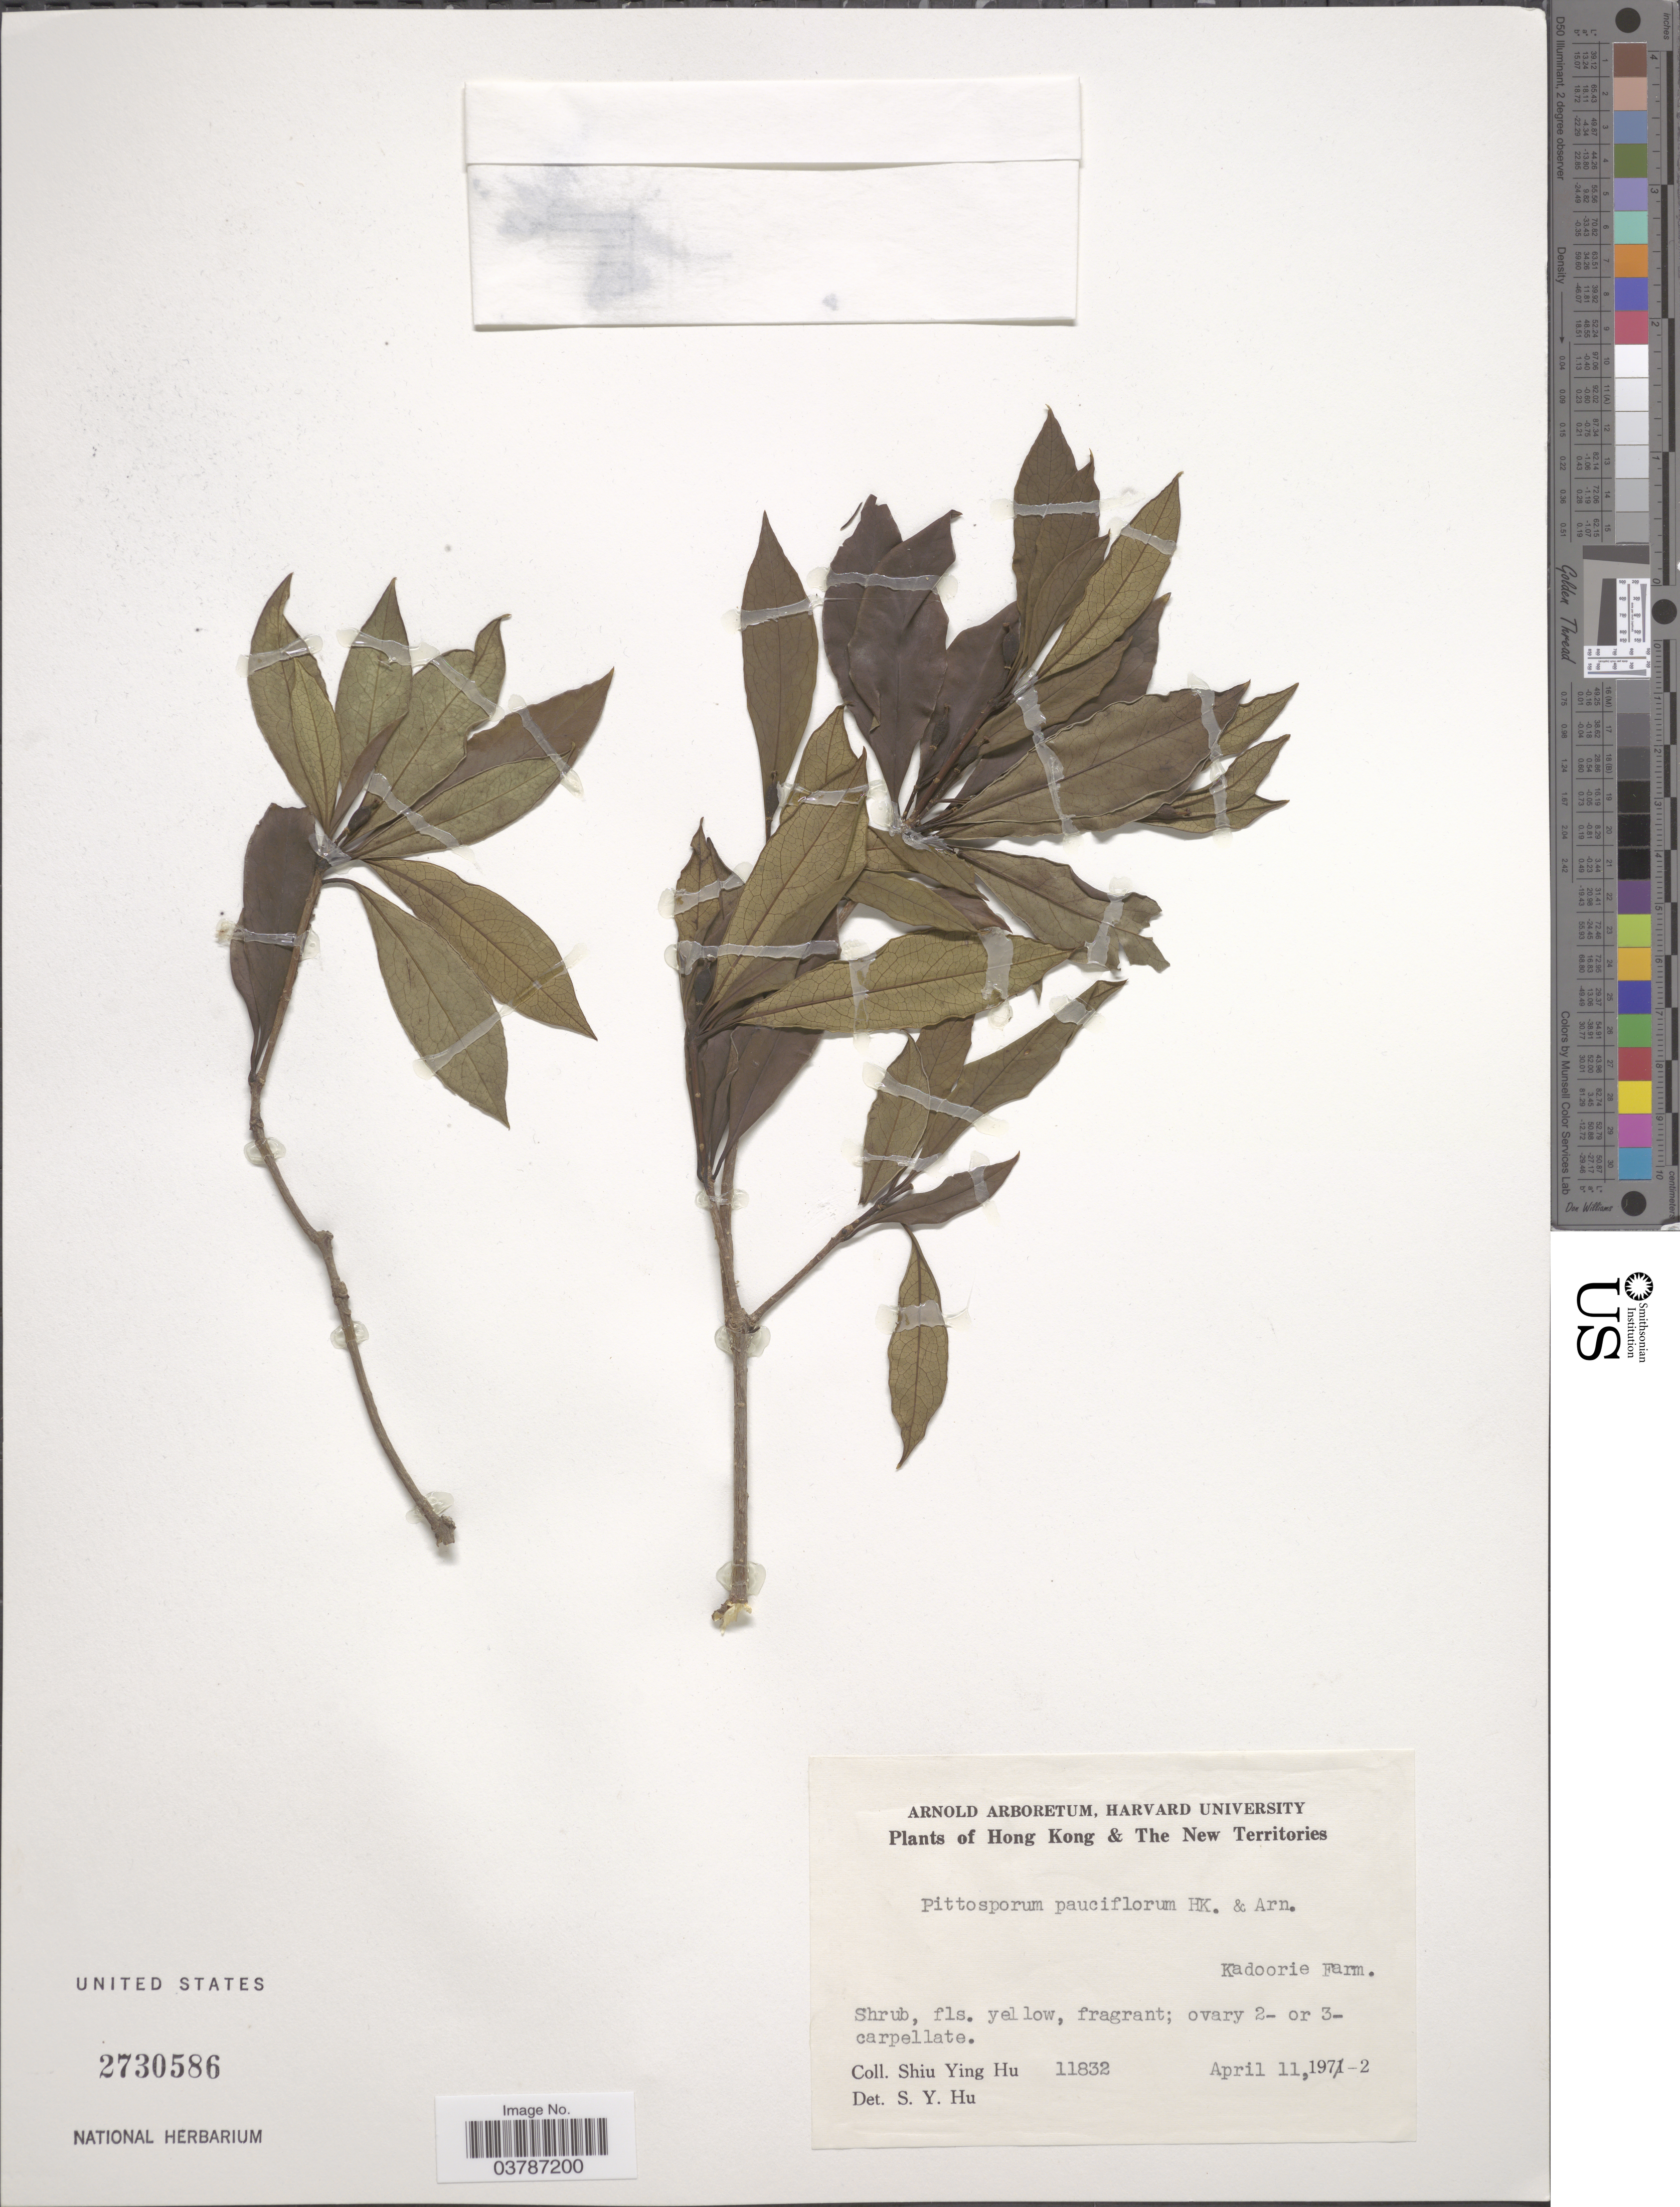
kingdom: Plantae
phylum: Tracheophyta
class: Magnoliopsida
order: Apiales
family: Pittosporaceae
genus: Pittosporum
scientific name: Pittosporum pauciflorum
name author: Hook. & Arn.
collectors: S. Y. Hu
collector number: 11832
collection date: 1972-04-11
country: China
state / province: Hong Kong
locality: Hong Kong & The New Territories. Kadoorie Farm.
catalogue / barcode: US 2730586